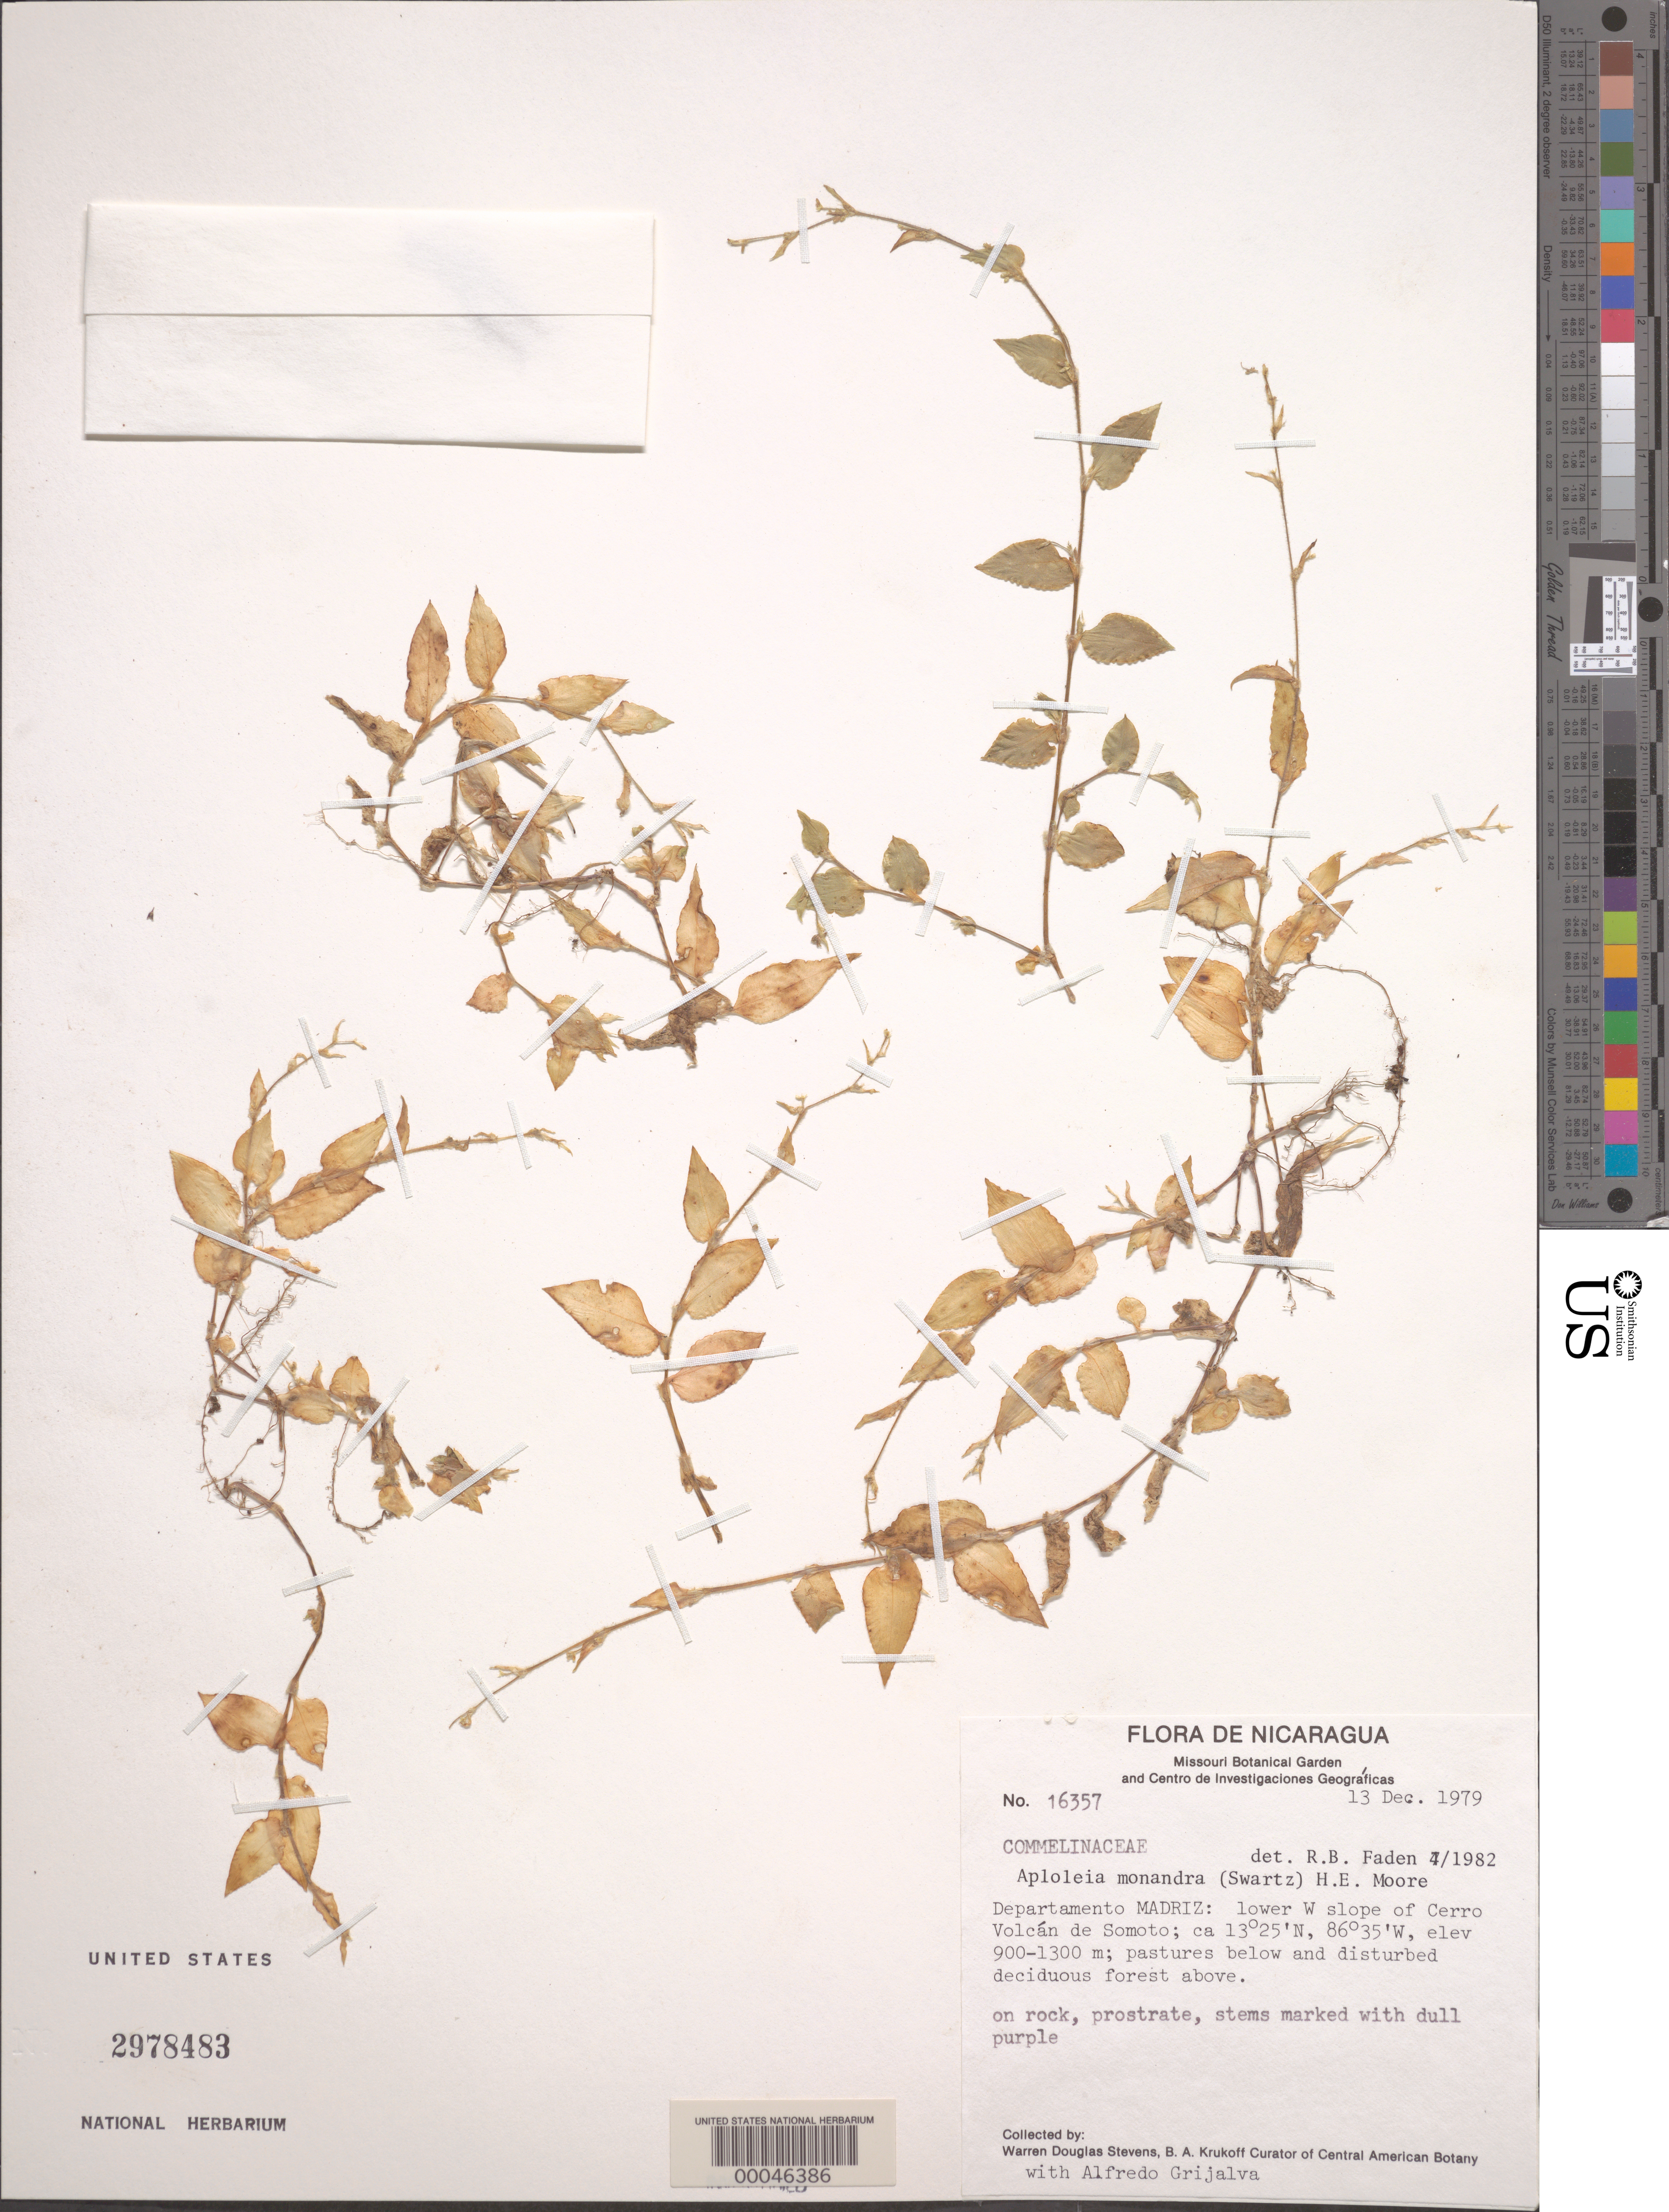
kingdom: Plantae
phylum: Tracheophyta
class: Liliopsida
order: Commelinales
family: Commelinaceae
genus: Callisia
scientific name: Callisia monandra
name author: (Sw.) Schult. & Schult. f.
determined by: Faden, Robert B., (US), Smithsonian Institution - National Museum of Natural History (UNITED STATES)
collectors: W. D. Stevens & A. Grijalva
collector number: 16357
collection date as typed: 13 Dec 1979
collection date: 1979-12-13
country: Nicaragua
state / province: Madriz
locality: Cerro volcan de somoto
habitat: On rock, pasture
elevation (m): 900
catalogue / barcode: US 2978483